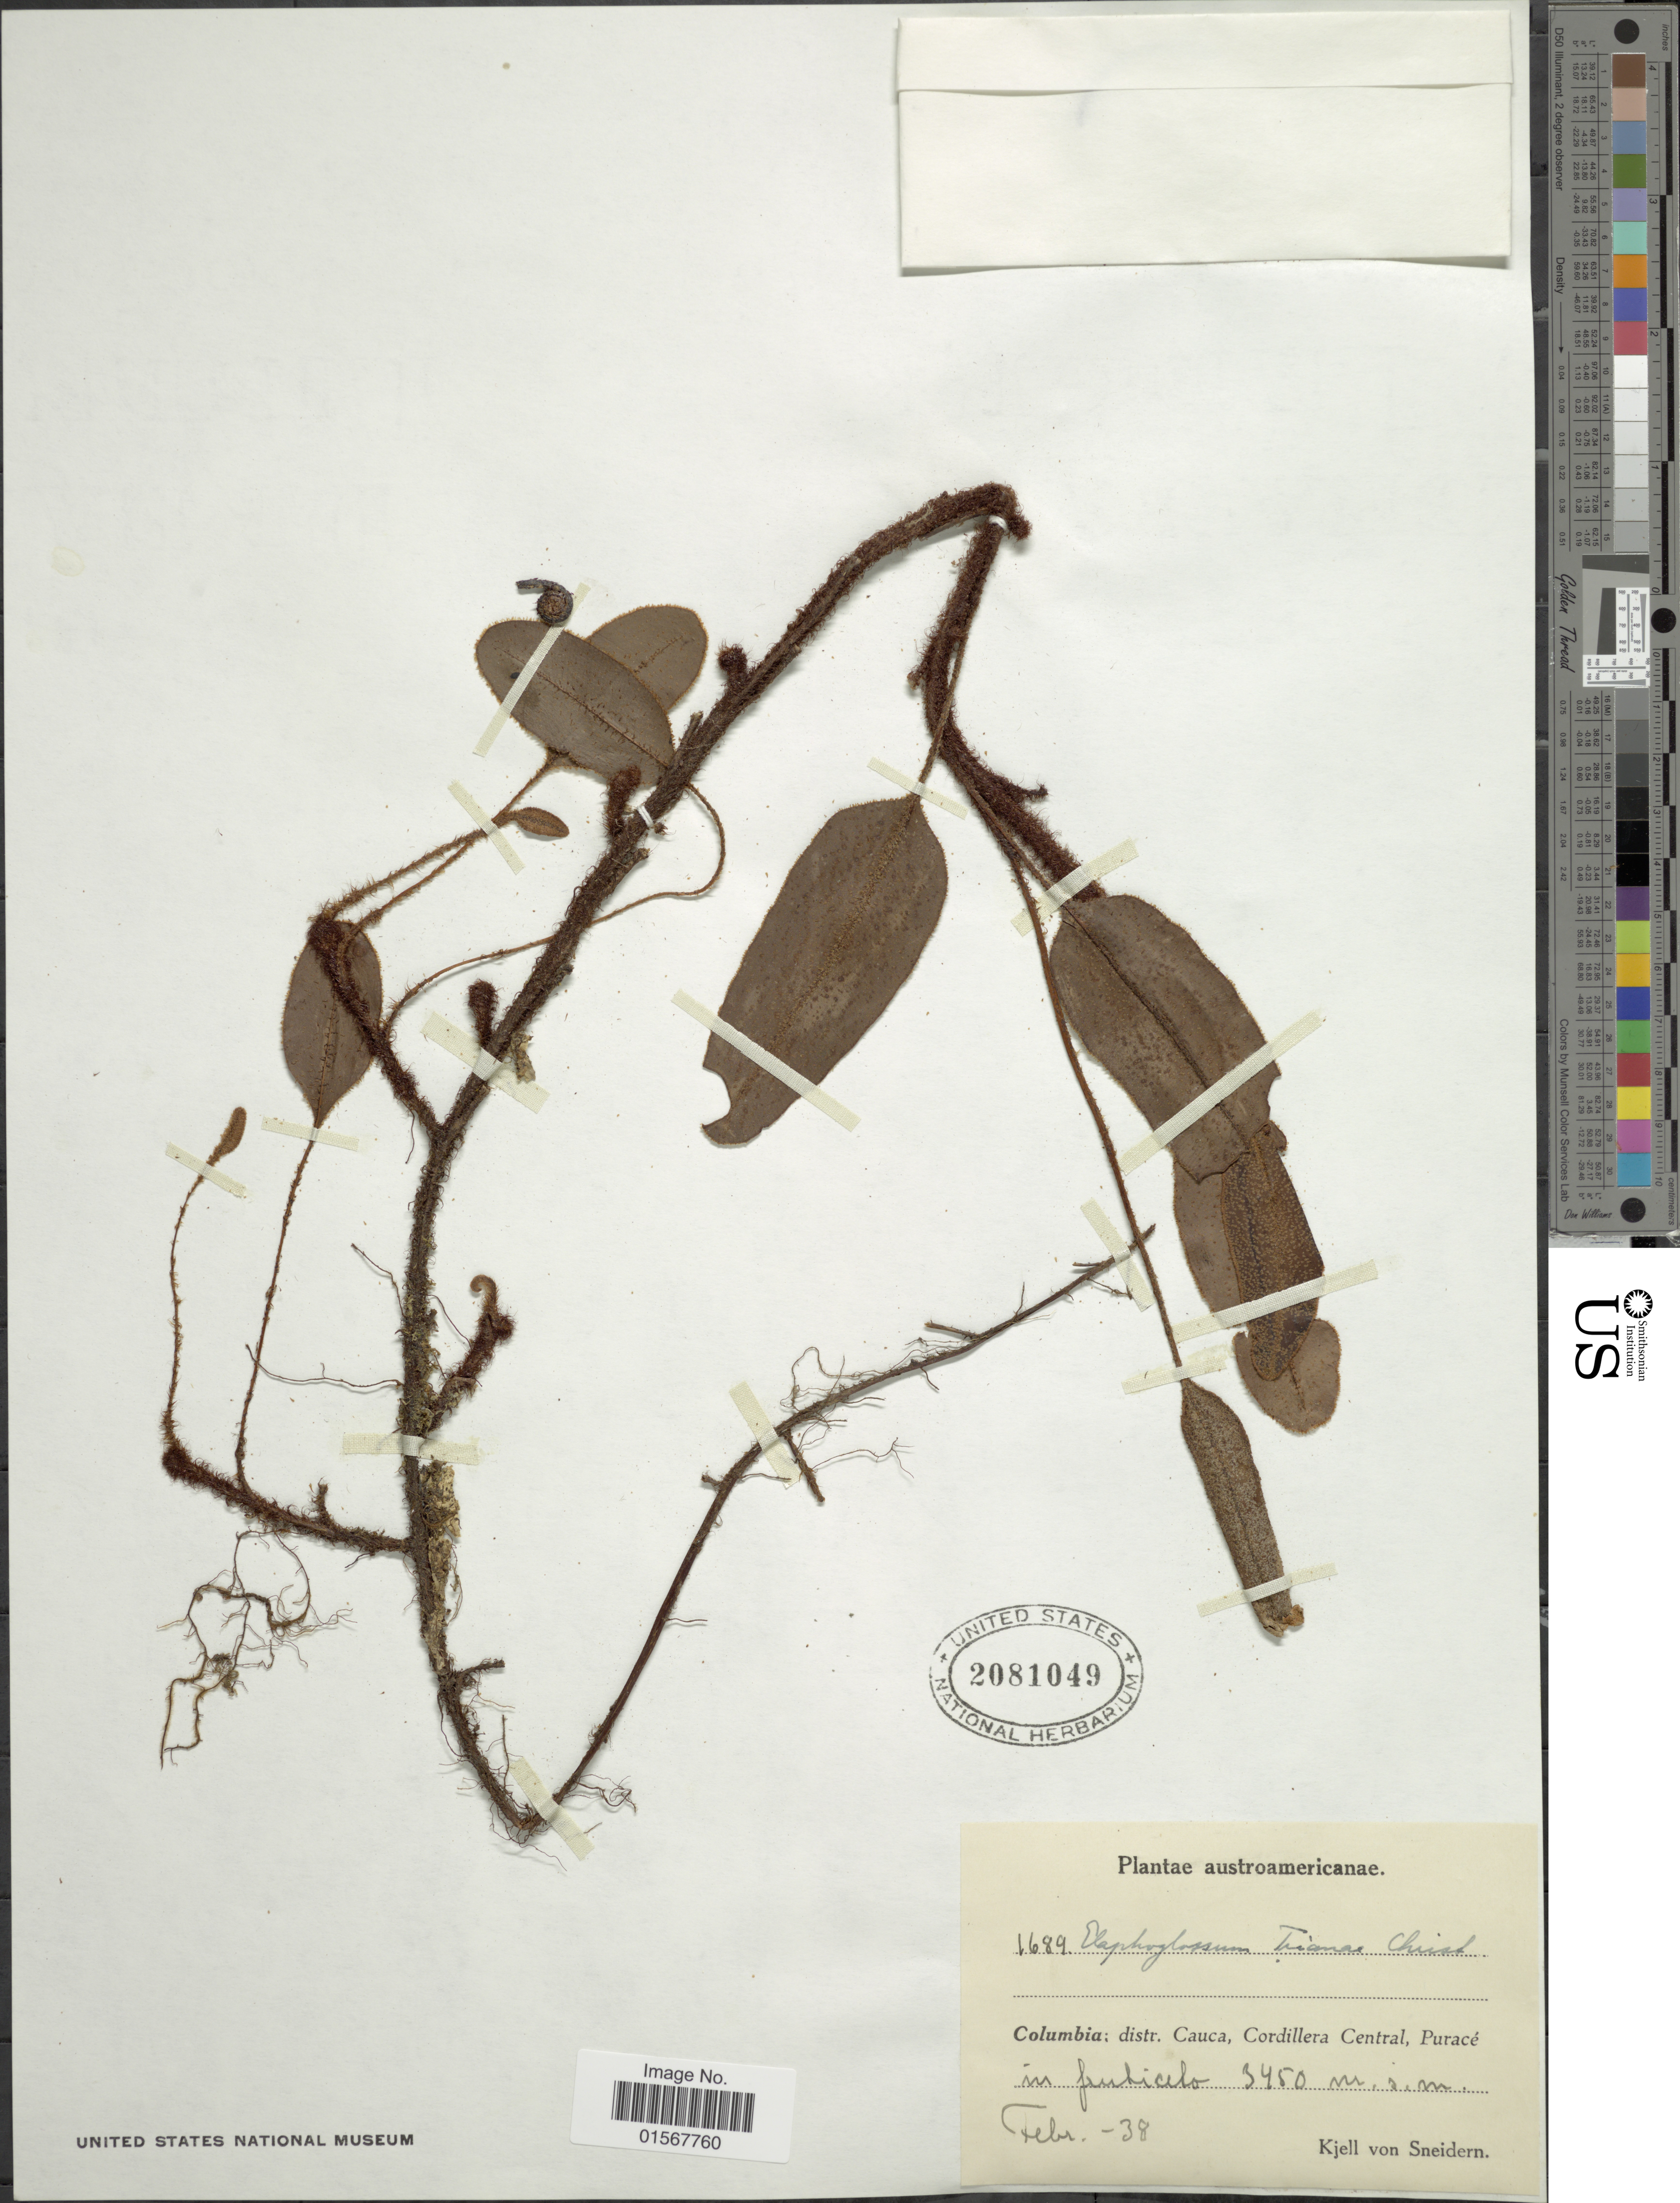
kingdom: Plantae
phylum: Tracheophyta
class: Polypodiopsida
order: Polypodiales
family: Dryopteridaceae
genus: Elaphoglossum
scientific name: Elaphoglossum trianae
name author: Christ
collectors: K. von Sneidern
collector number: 1689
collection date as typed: Transcribed d/m/y: /2/38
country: Colombia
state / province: Cauca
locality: Columbia: distr. Cauca, Cordillera Central, Purace, in fruhicelo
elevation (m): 3450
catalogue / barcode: US 2081049